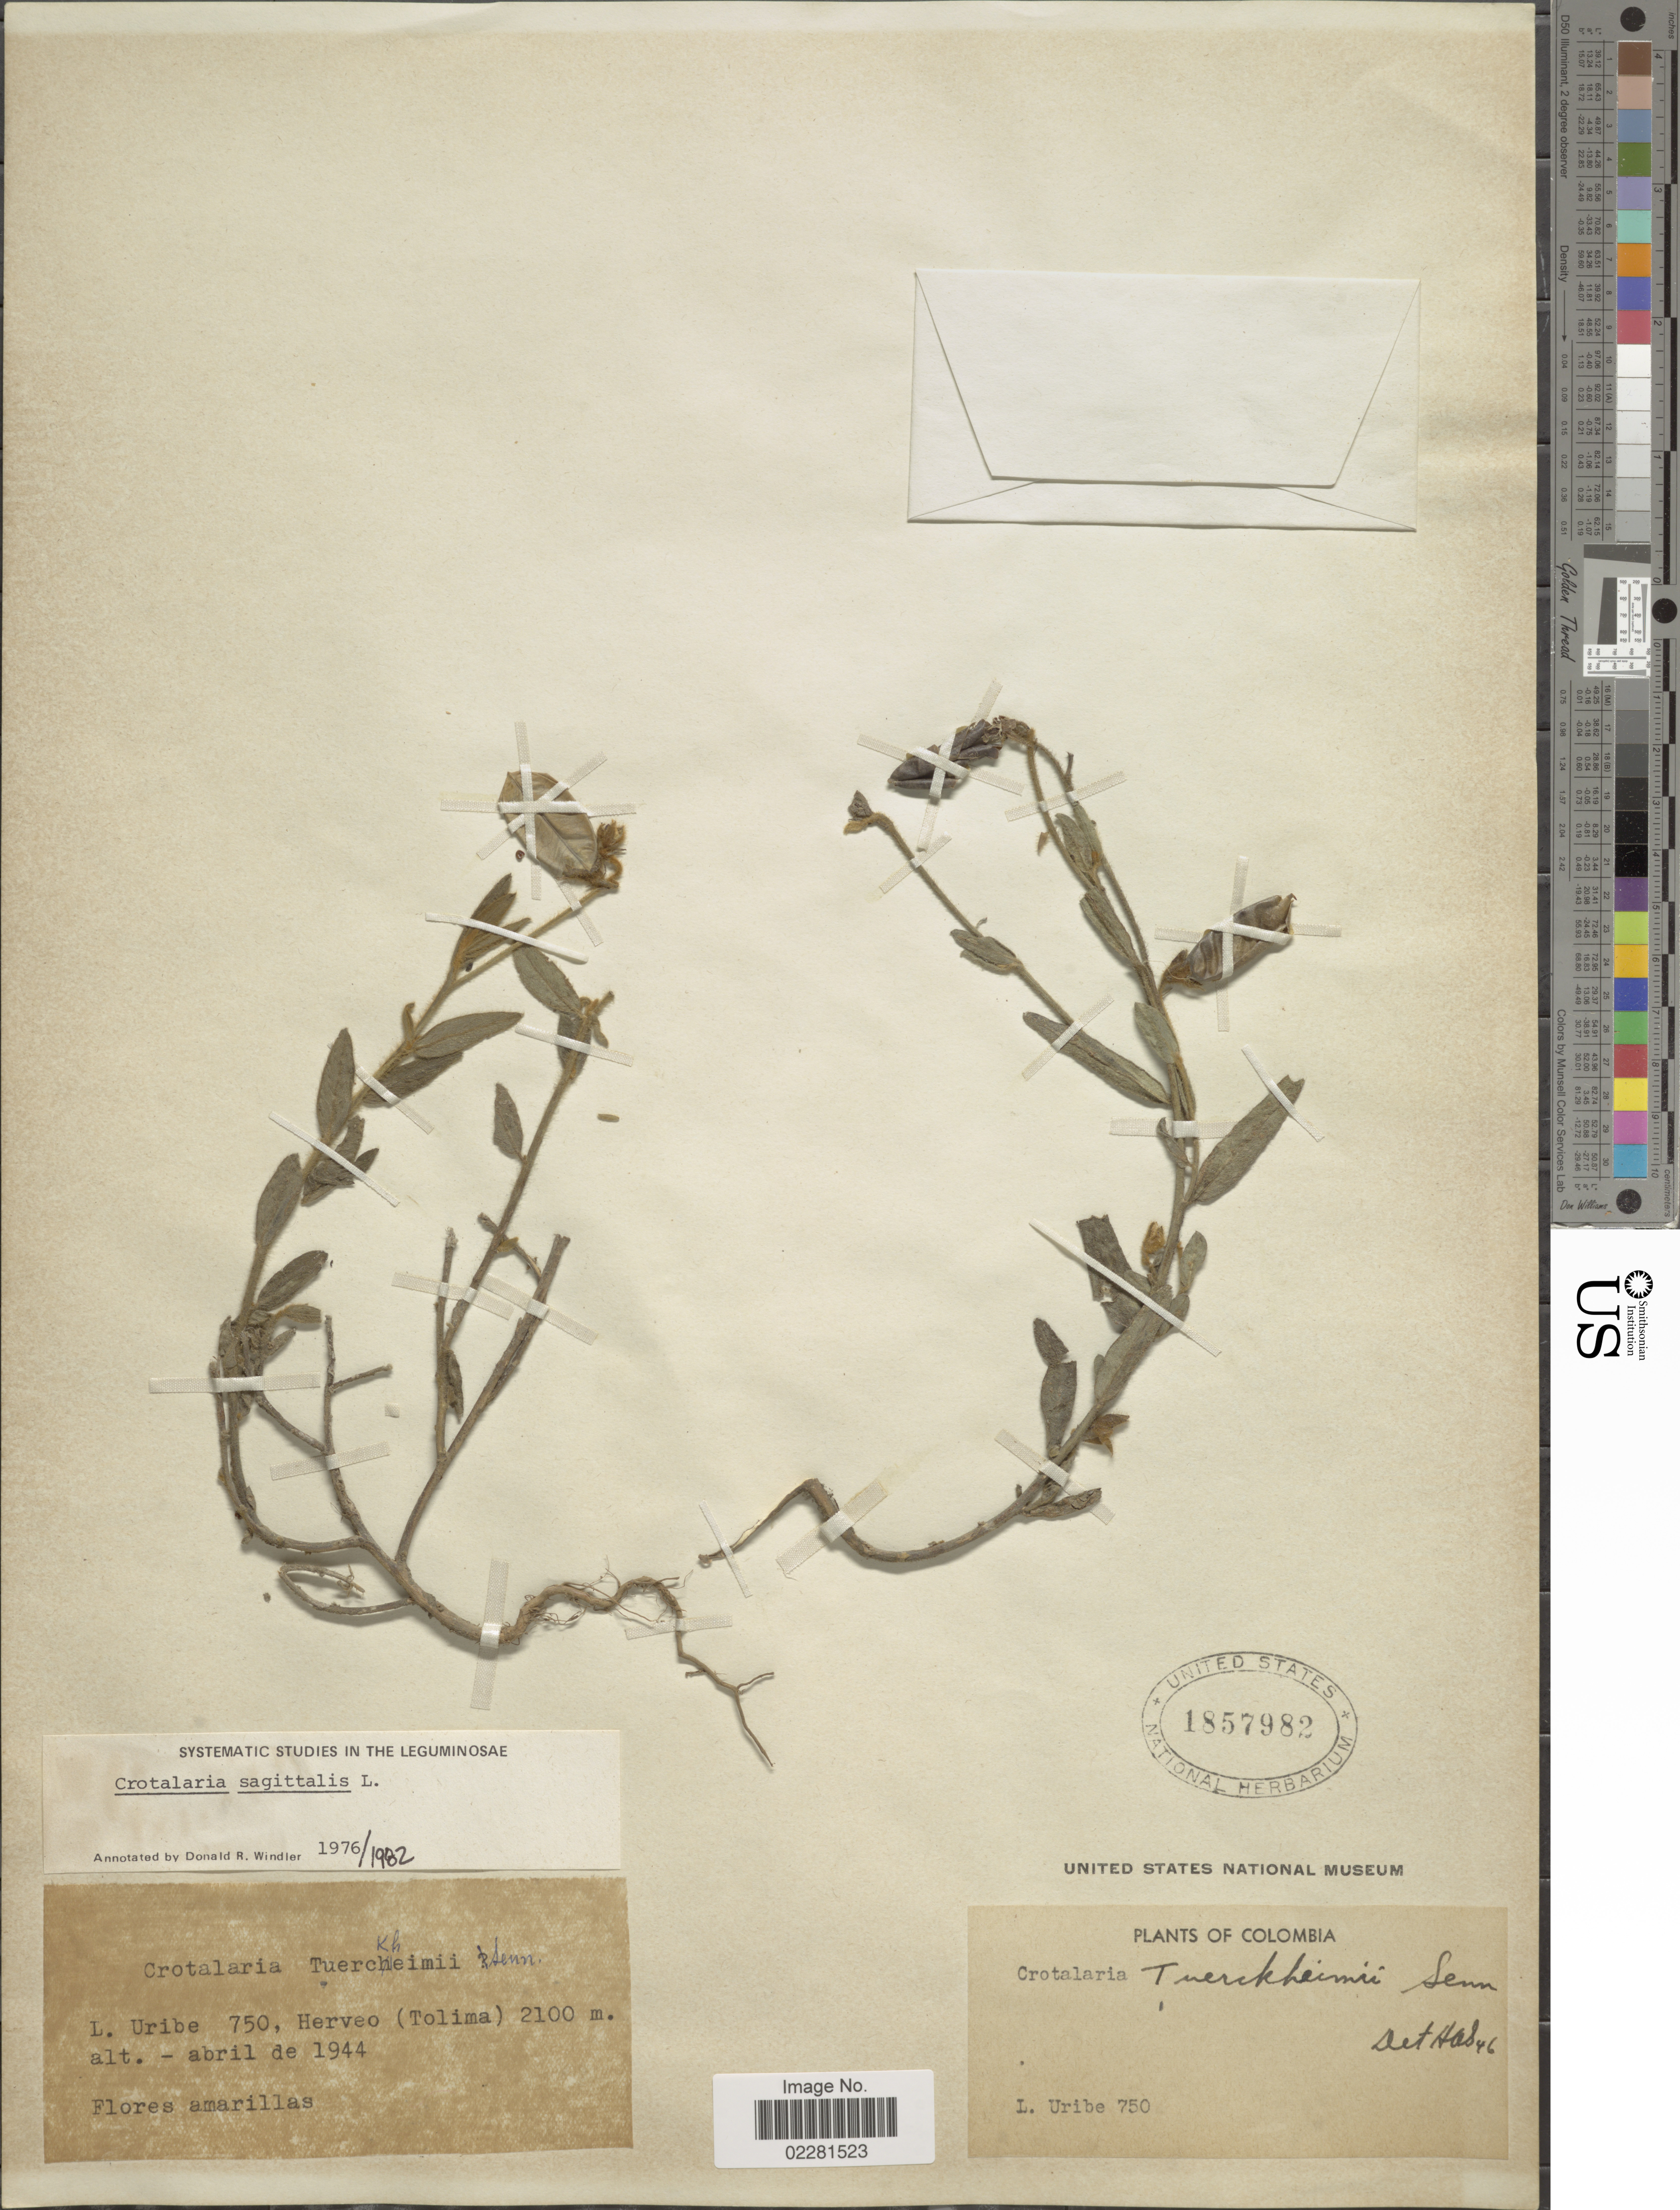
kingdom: Plantae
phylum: Tracheophyta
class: Magnoliopsida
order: Fabales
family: Fabaceae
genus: Crotalaria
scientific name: Crotalaria sagittalis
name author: L.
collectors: L. Uribe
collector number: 750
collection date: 1944-04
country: Colombia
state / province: Tolima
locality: Herveo (Tolima)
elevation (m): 2100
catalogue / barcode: US 1857982